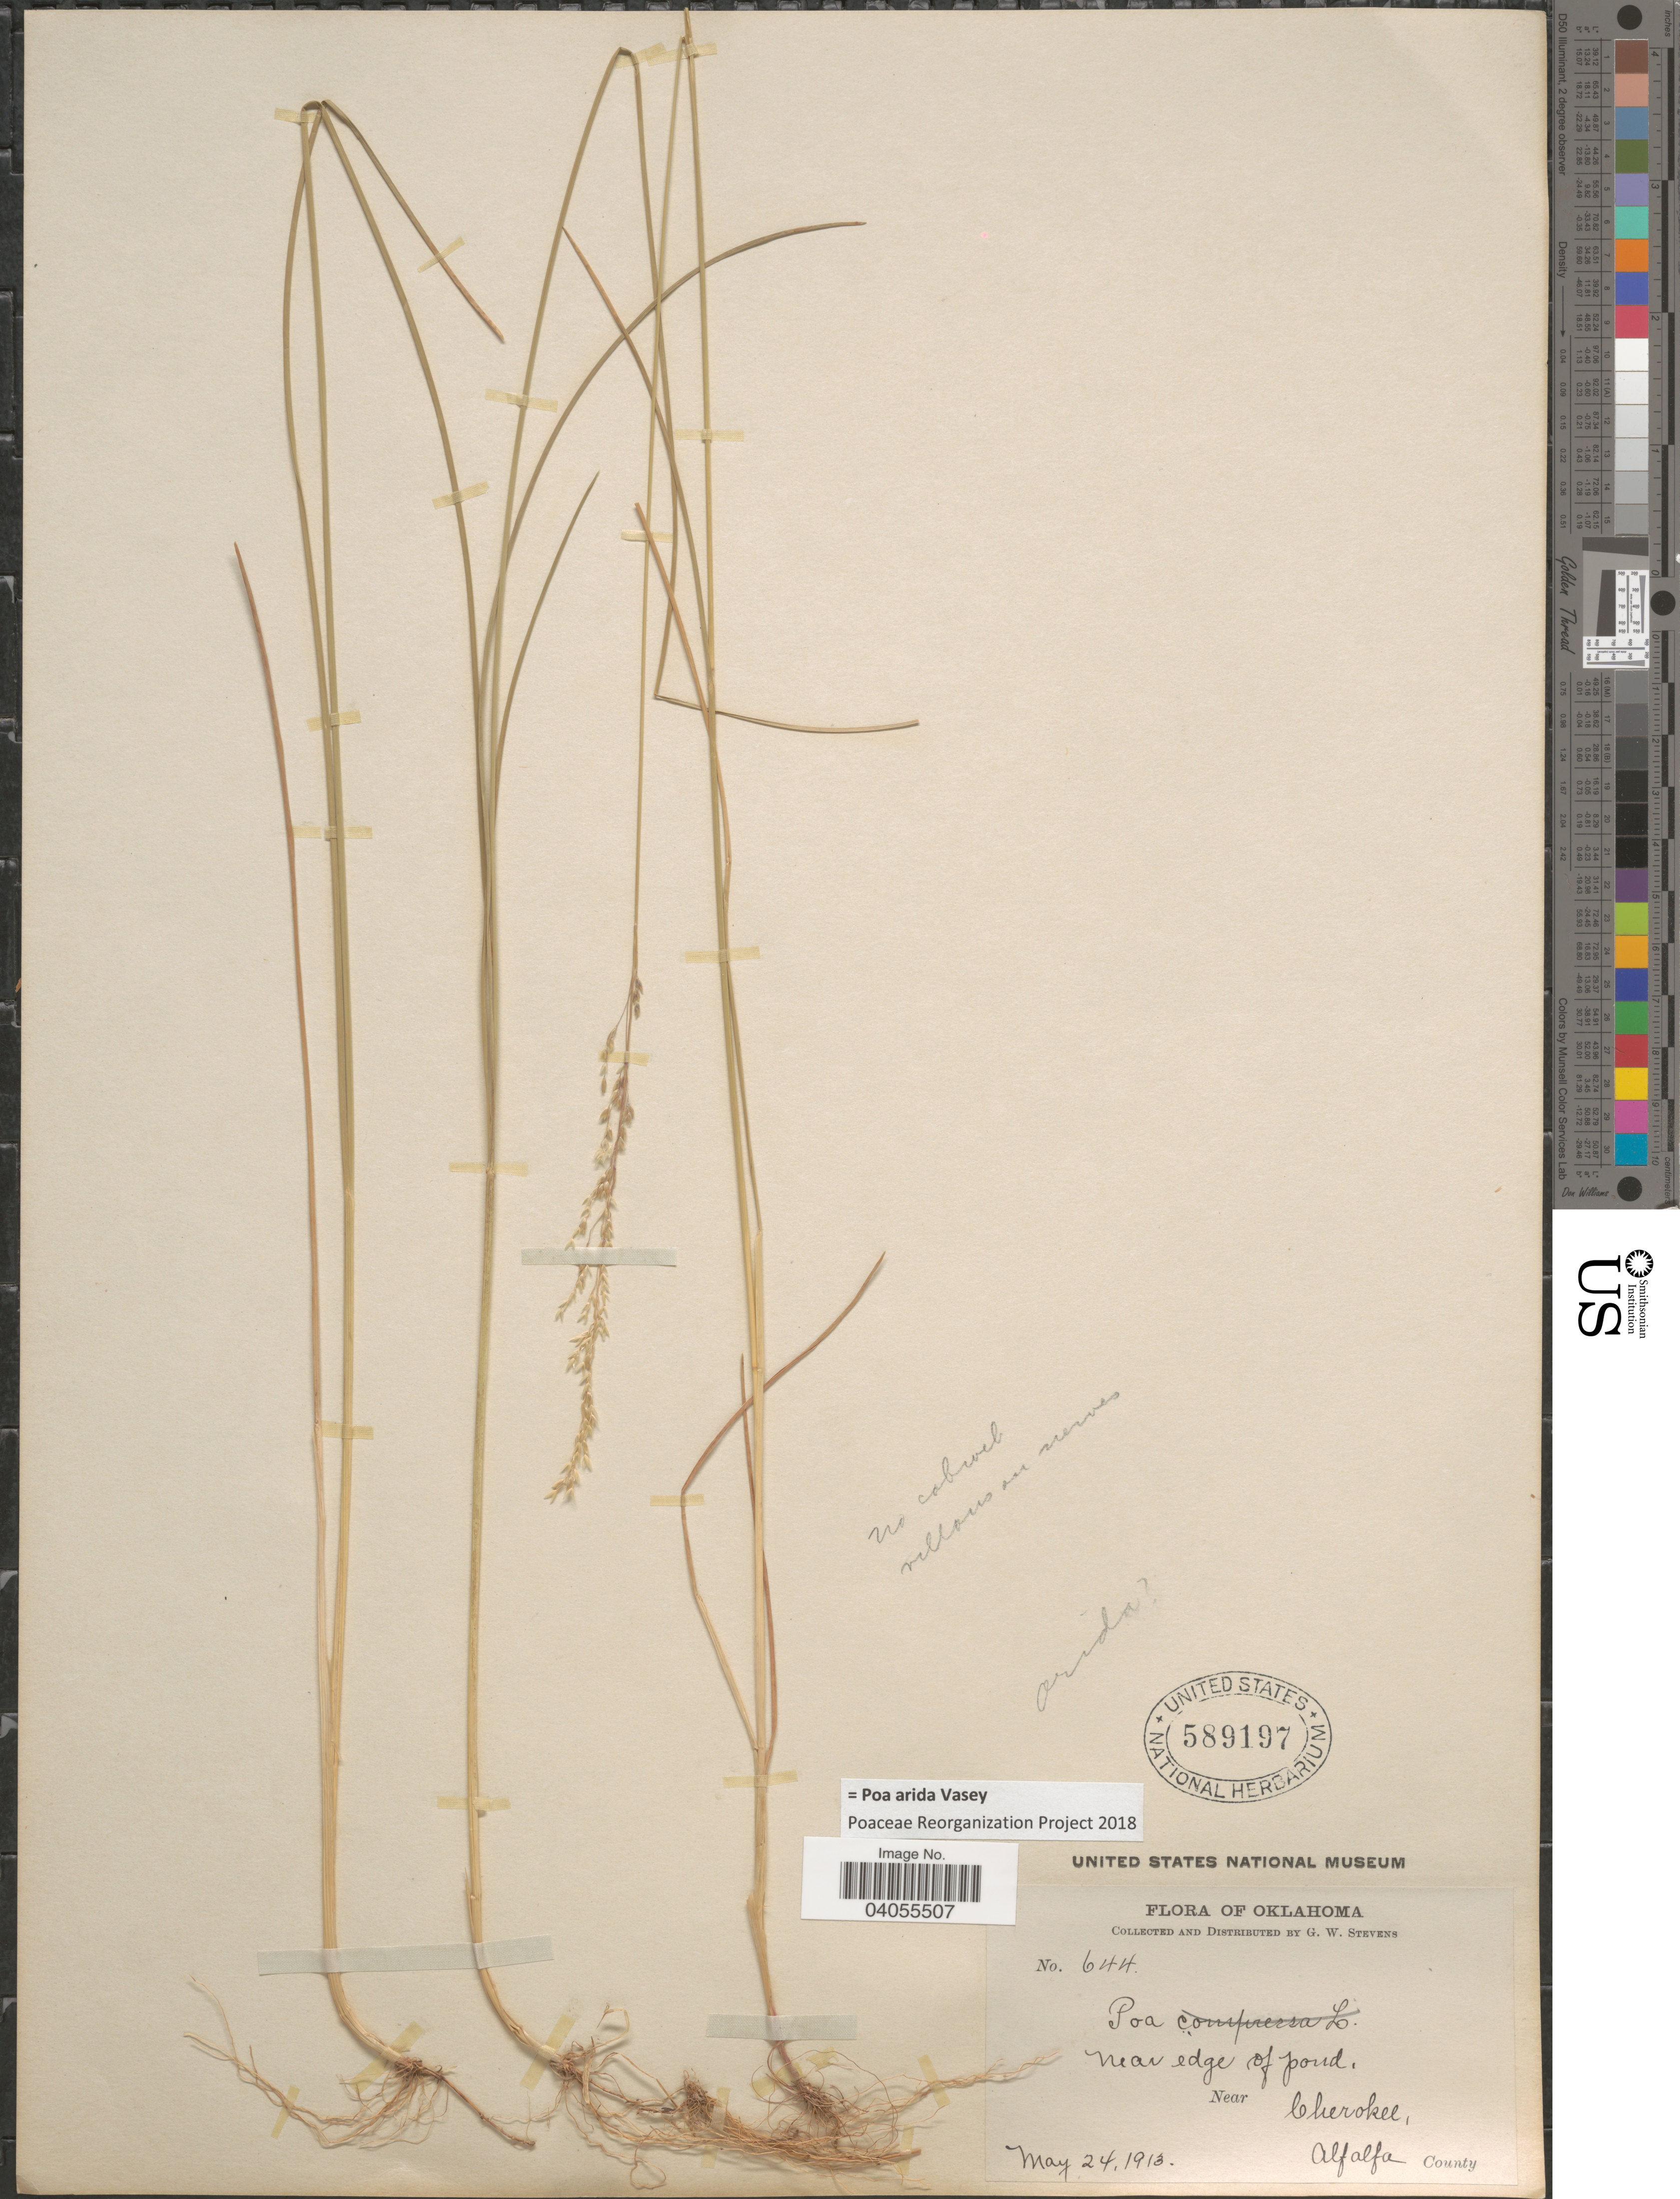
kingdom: Plantae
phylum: Tracheophyta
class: Liliopsida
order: Poales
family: Poaceae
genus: Poa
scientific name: Poa arida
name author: Vasey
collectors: G. W. Stevens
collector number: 644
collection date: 1913-05-24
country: United States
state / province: Oklahoma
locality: Near edge of pond, Near Cherokee, Alfalfa County.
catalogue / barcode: US 589197